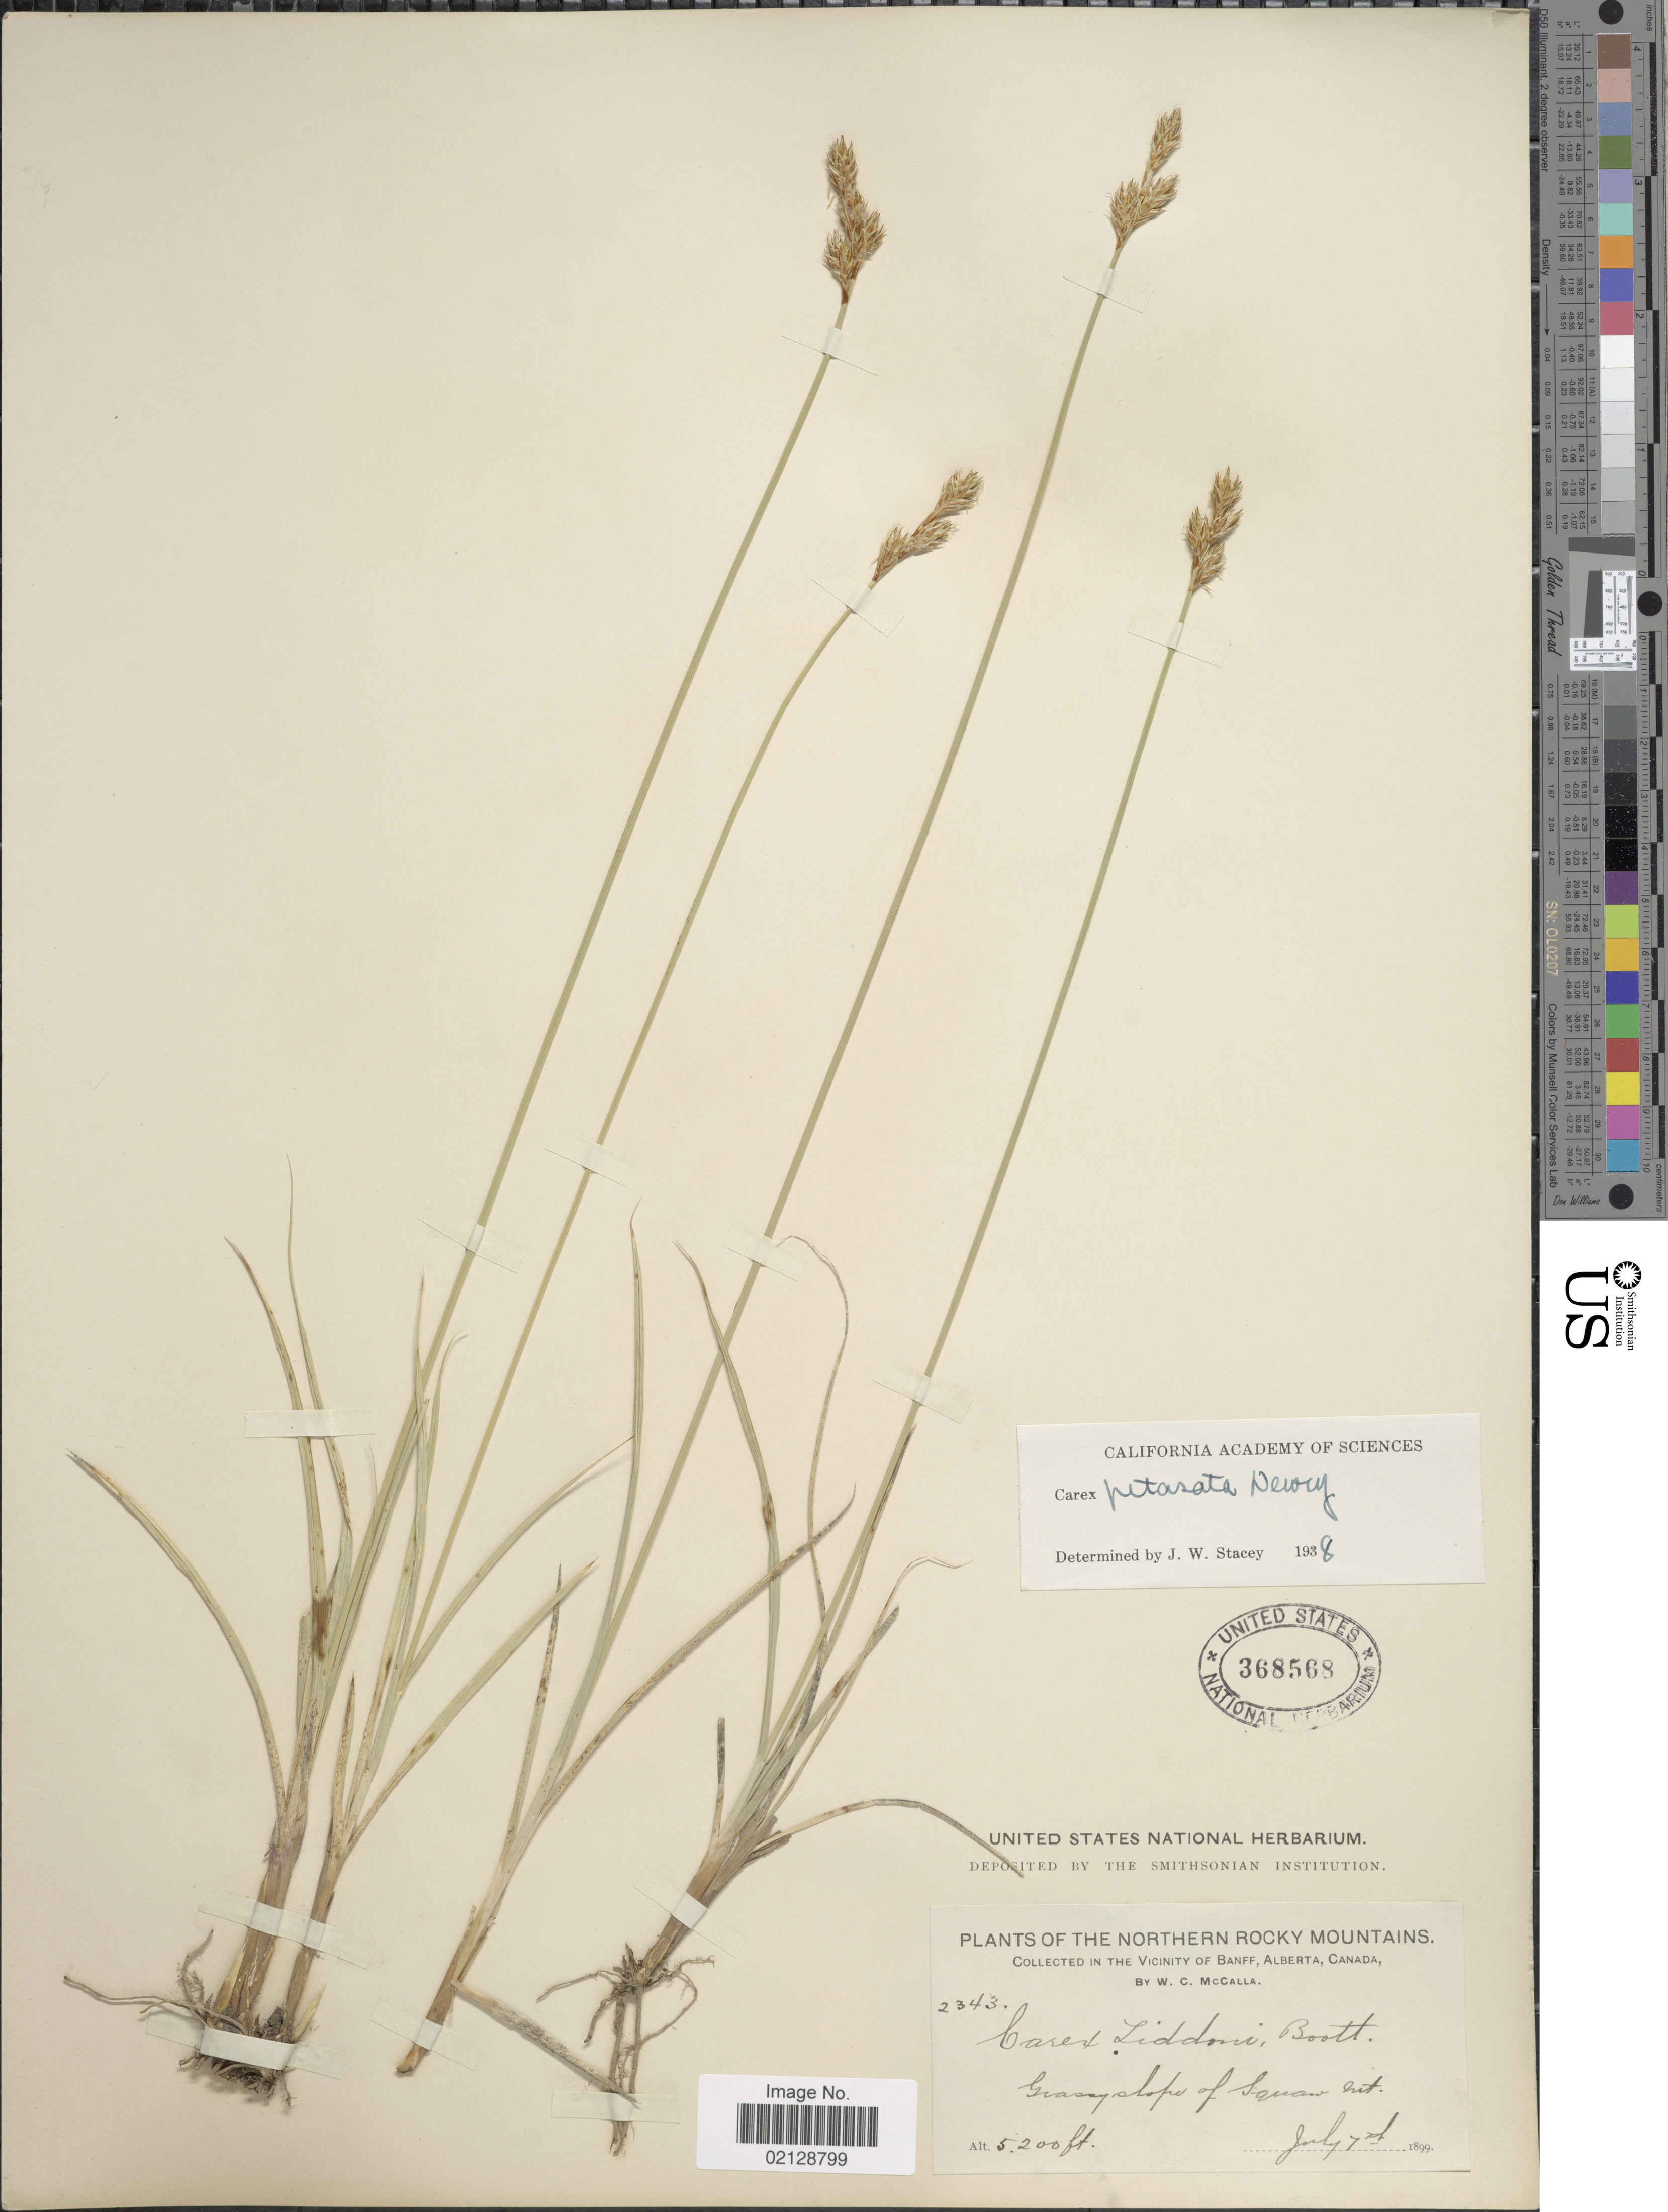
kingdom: Plantae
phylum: Tracheophyta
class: Liliopsida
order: Poales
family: Cyperaceae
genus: Carex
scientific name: Carex petasata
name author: Dewey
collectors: W. McCalla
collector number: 2343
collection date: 1899-07-07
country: Canada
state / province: Alberta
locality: The Northern Rocky Mountains, In the Vicinity of Banff, Alberta, Canada, Grassy slope of Squaw Mt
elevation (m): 1585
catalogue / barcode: US 368568